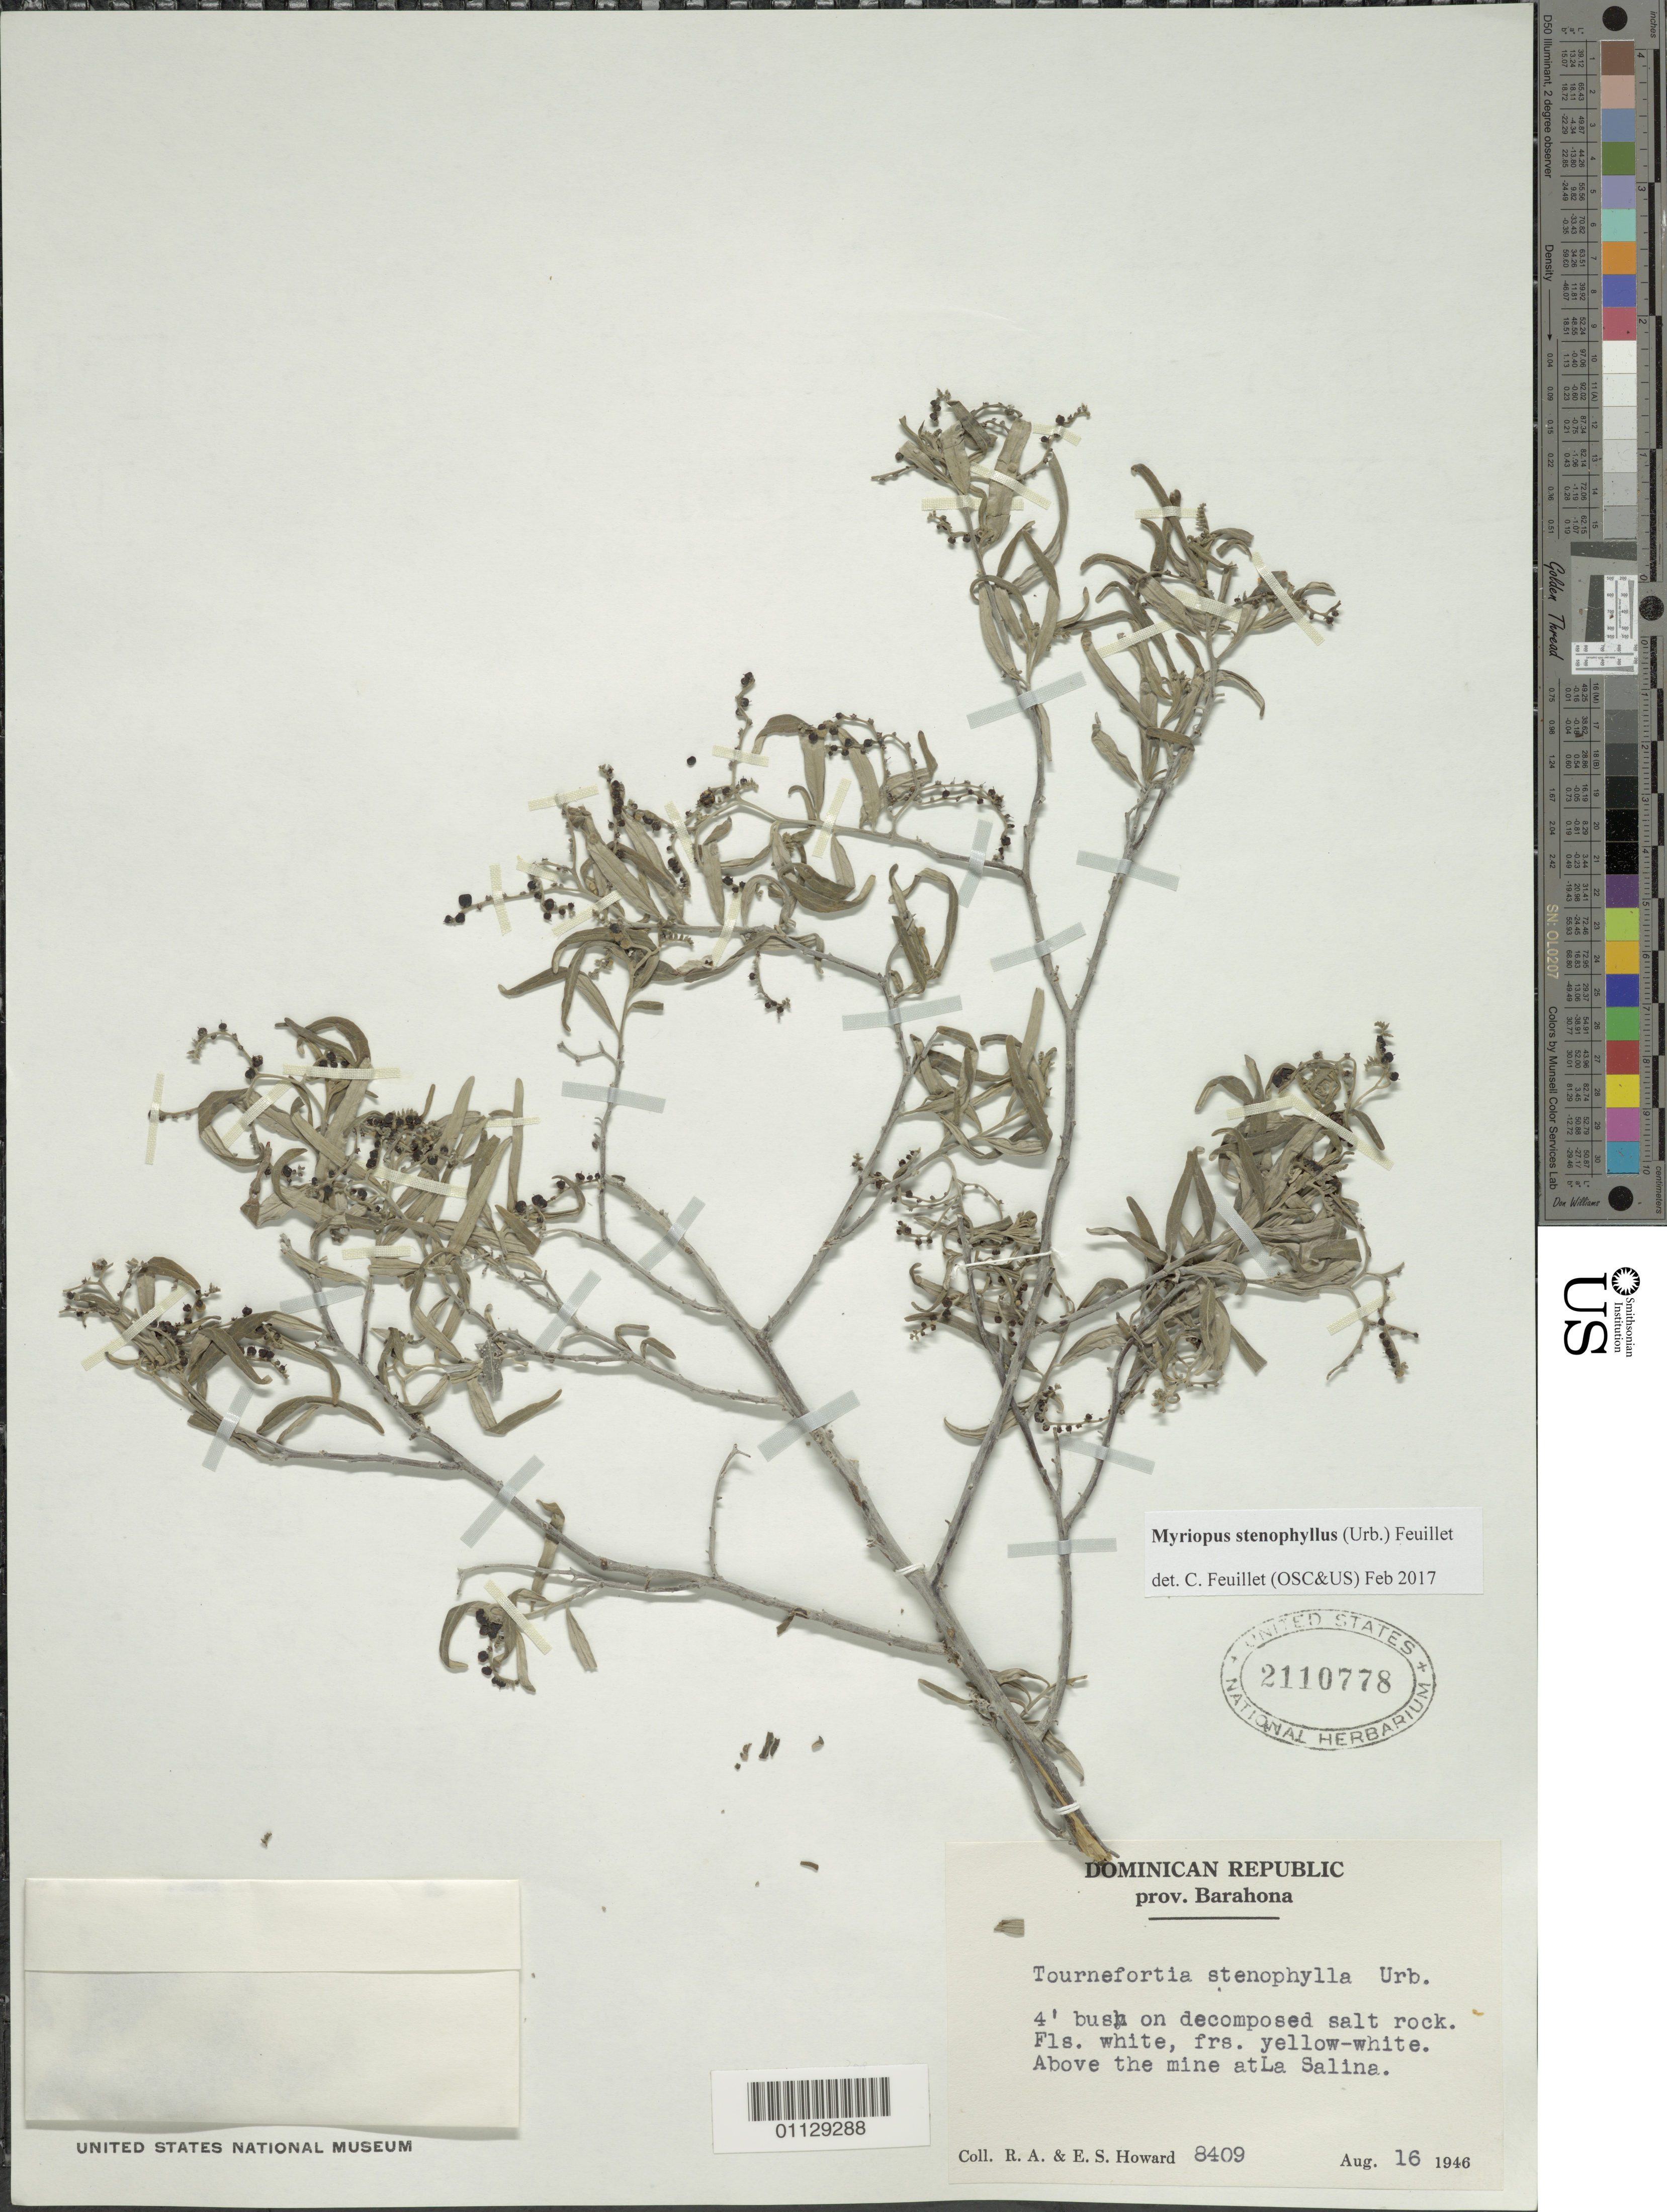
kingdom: Plantae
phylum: Tracheophyta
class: Magnoliopsida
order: Boraginales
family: Heliotropiaceae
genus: Myriopus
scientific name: Myriopus stenophyllus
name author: (Urb.) Feuillet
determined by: Feuillet, C.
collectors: R. A. Howard & E. S. Howard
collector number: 8409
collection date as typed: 16 Aug 1946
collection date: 1946-08-16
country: Dominican Republic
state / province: Barahona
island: Hispaniola I.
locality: Above the mine at La Salina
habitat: Decomposed salt rock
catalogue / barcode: US 2110778